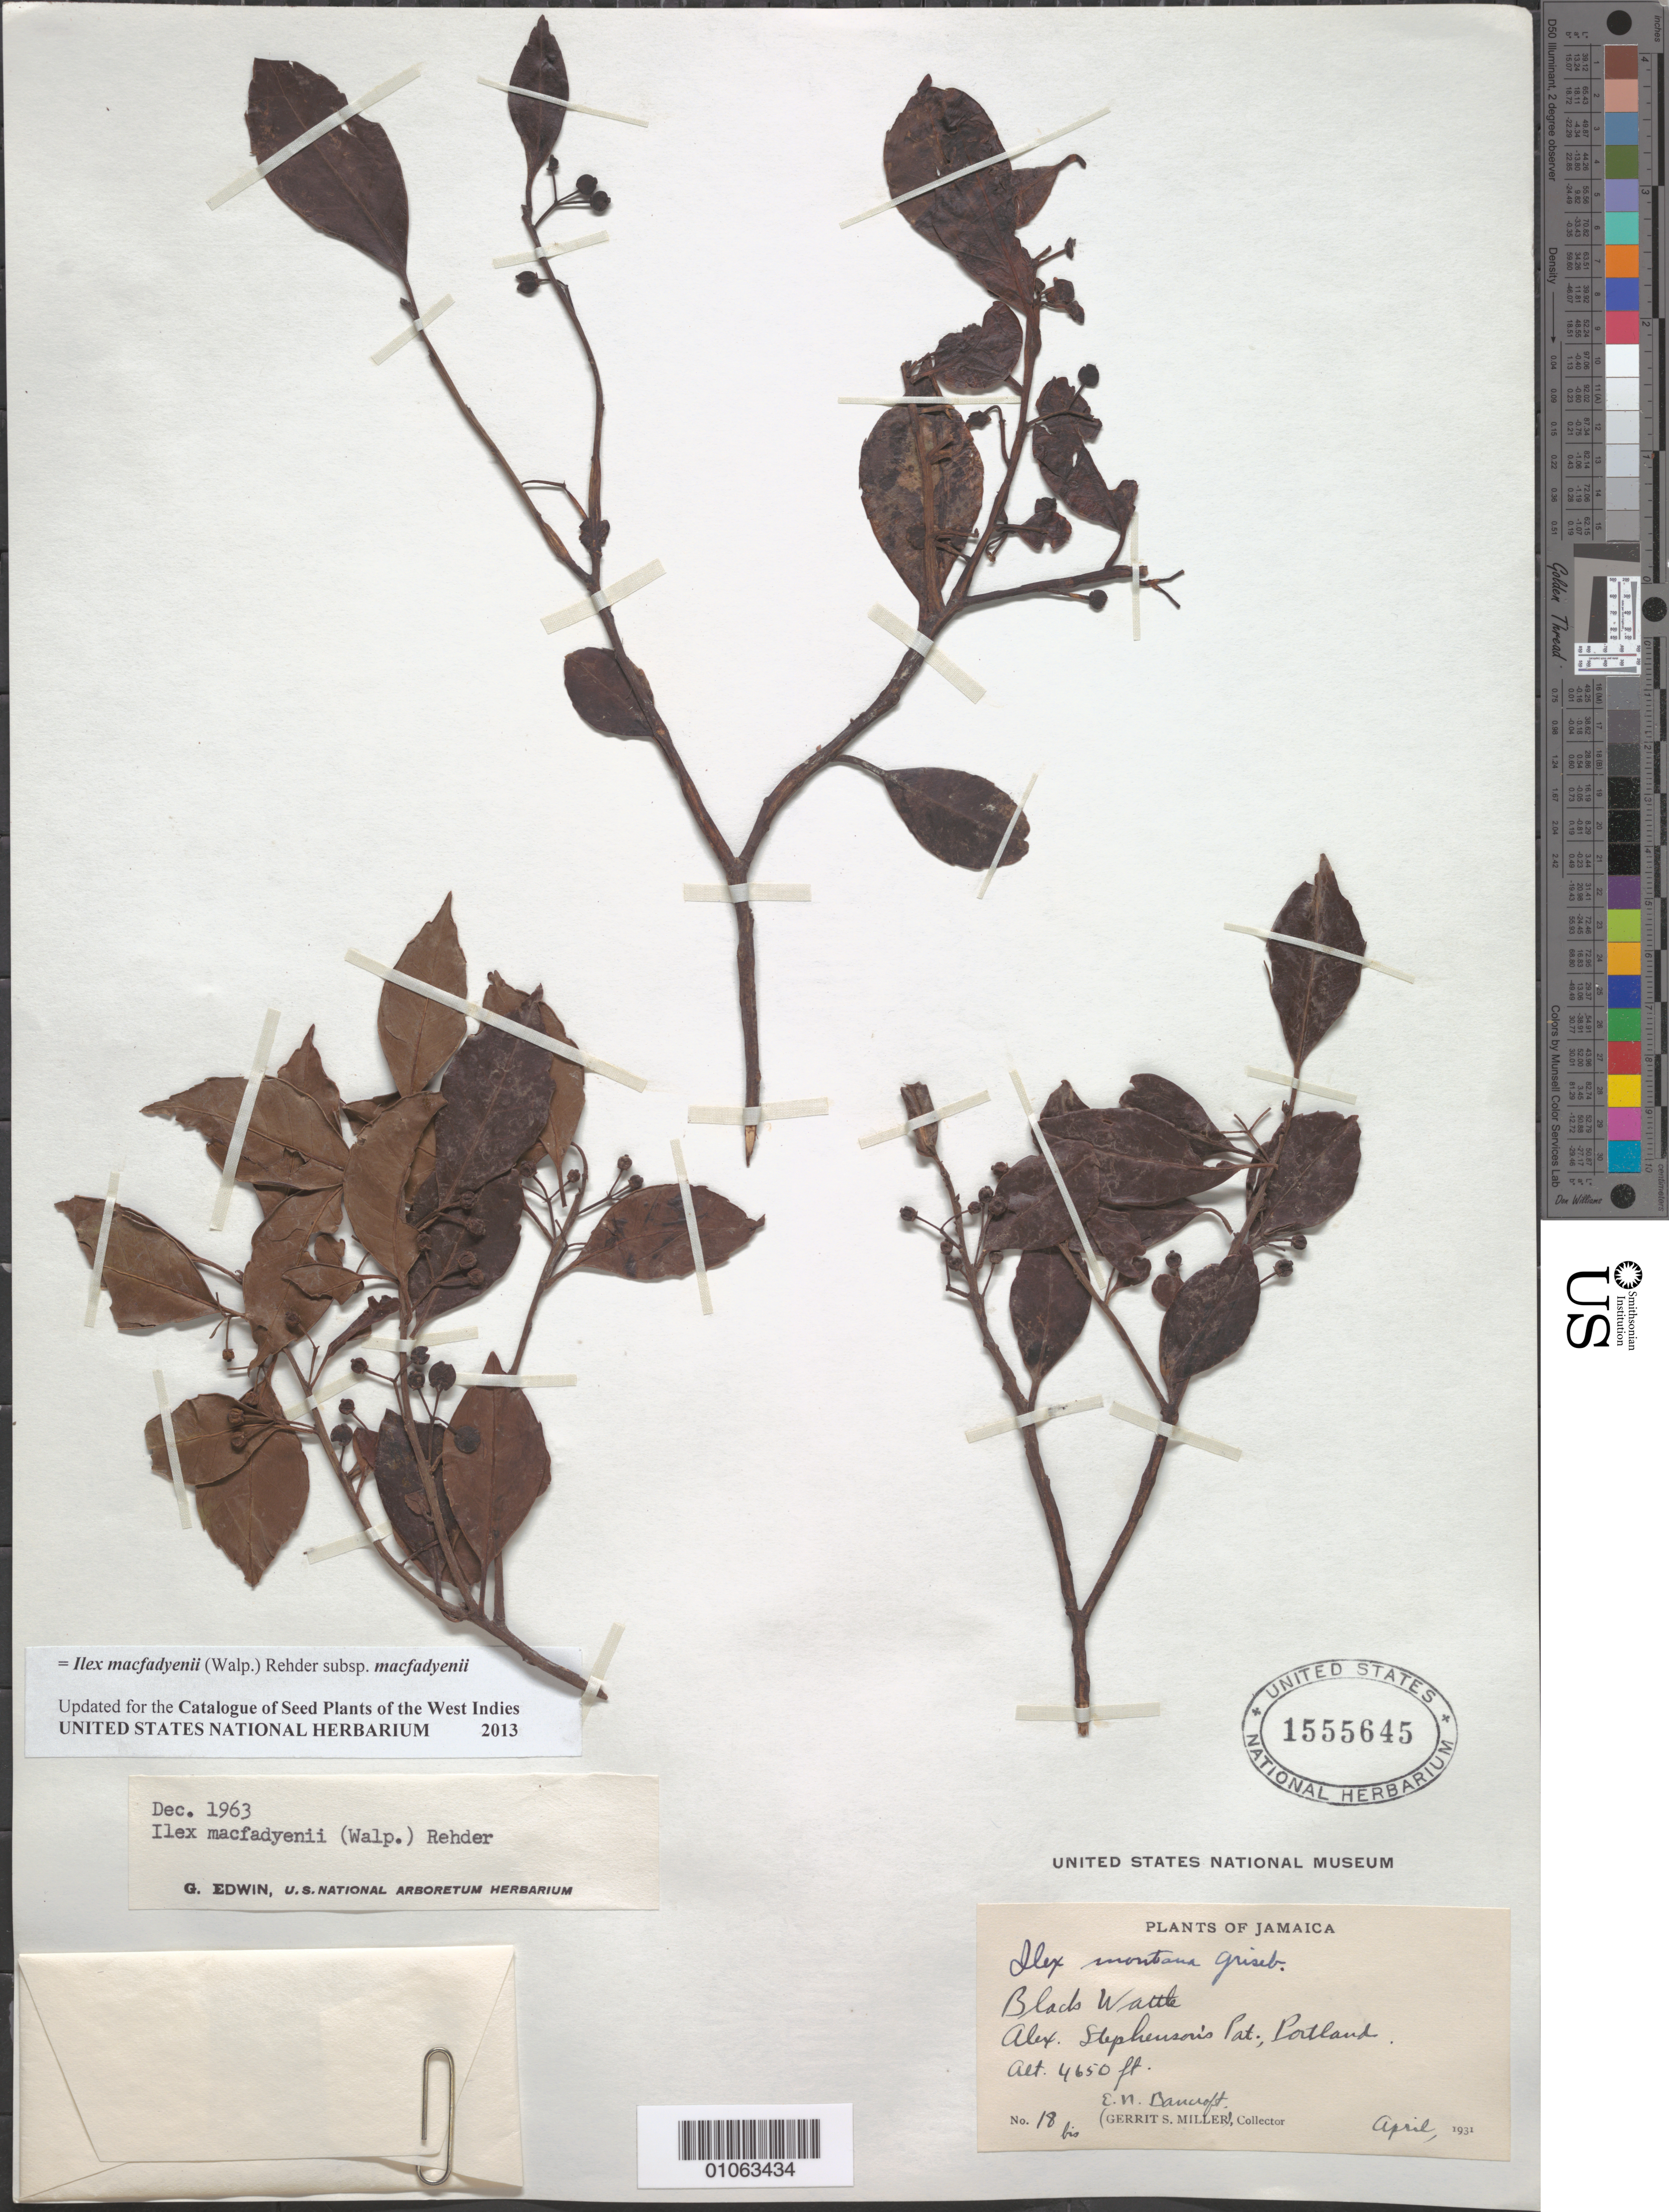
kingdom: Plantae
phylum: Tracheophyta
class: Magnoliopsida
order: Aquifoliales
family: Aquifoliaceae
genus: Ilex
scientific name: Ilex macfadyenii subsp. macfadyenii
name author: (Walp.) Rehder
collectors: G. S. Miller & E. Bancroft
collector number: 18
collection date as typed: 01 Apr 1931 to 30 Apr 1931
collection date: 1931-04-01/1931-04-30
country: Jamaica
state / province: Portland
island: Jamaica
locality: Alex, Stephanies Pat.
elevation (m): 1417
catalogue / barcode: US 1555645